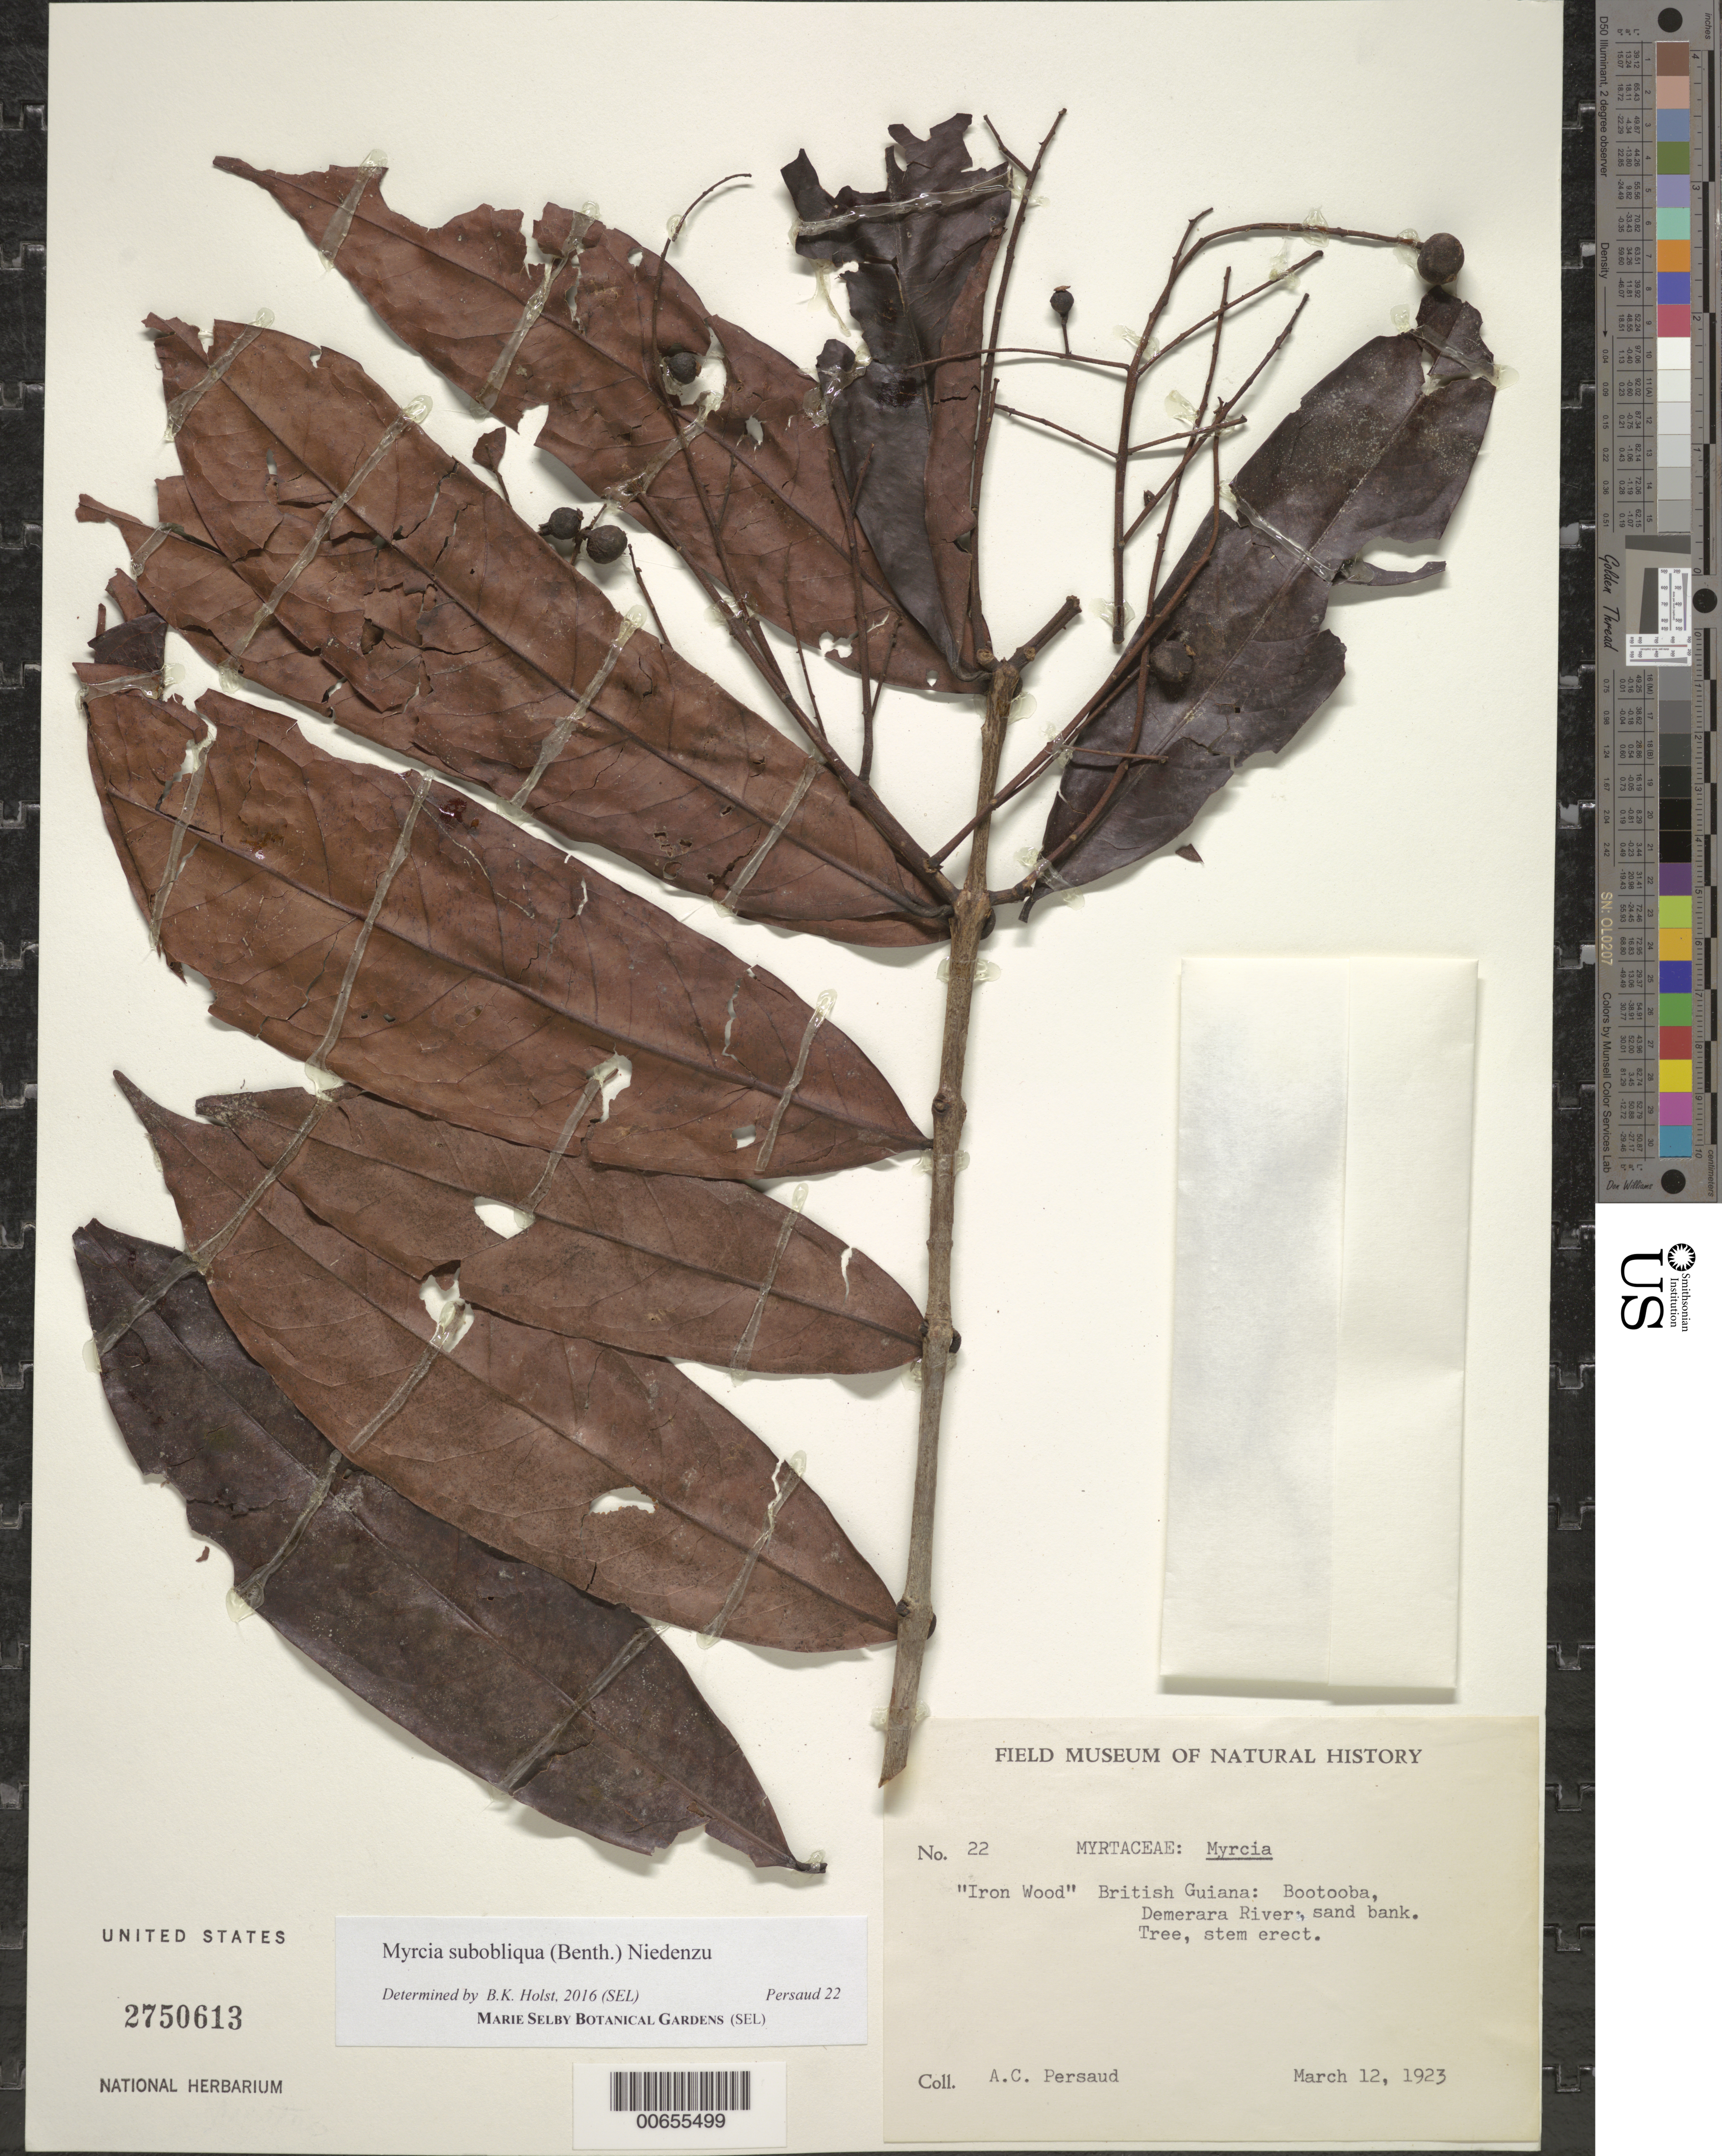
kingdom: Plantae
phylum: Tracheophyta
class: Magnoliopsida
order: Myrtales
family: Myrtaceae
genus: Myrcia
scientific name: Myrcia subobliqua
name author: (Benth.) Neidenzu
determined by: Holst, Bruce K.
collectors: A. Persaud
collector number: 22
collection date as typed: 12-Mar-23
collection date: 1923-03-12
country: Guyana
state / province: U. Demerara-Berbice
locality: Bootooba, Demerara R.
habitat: Sand bank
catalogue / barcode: US 2750613